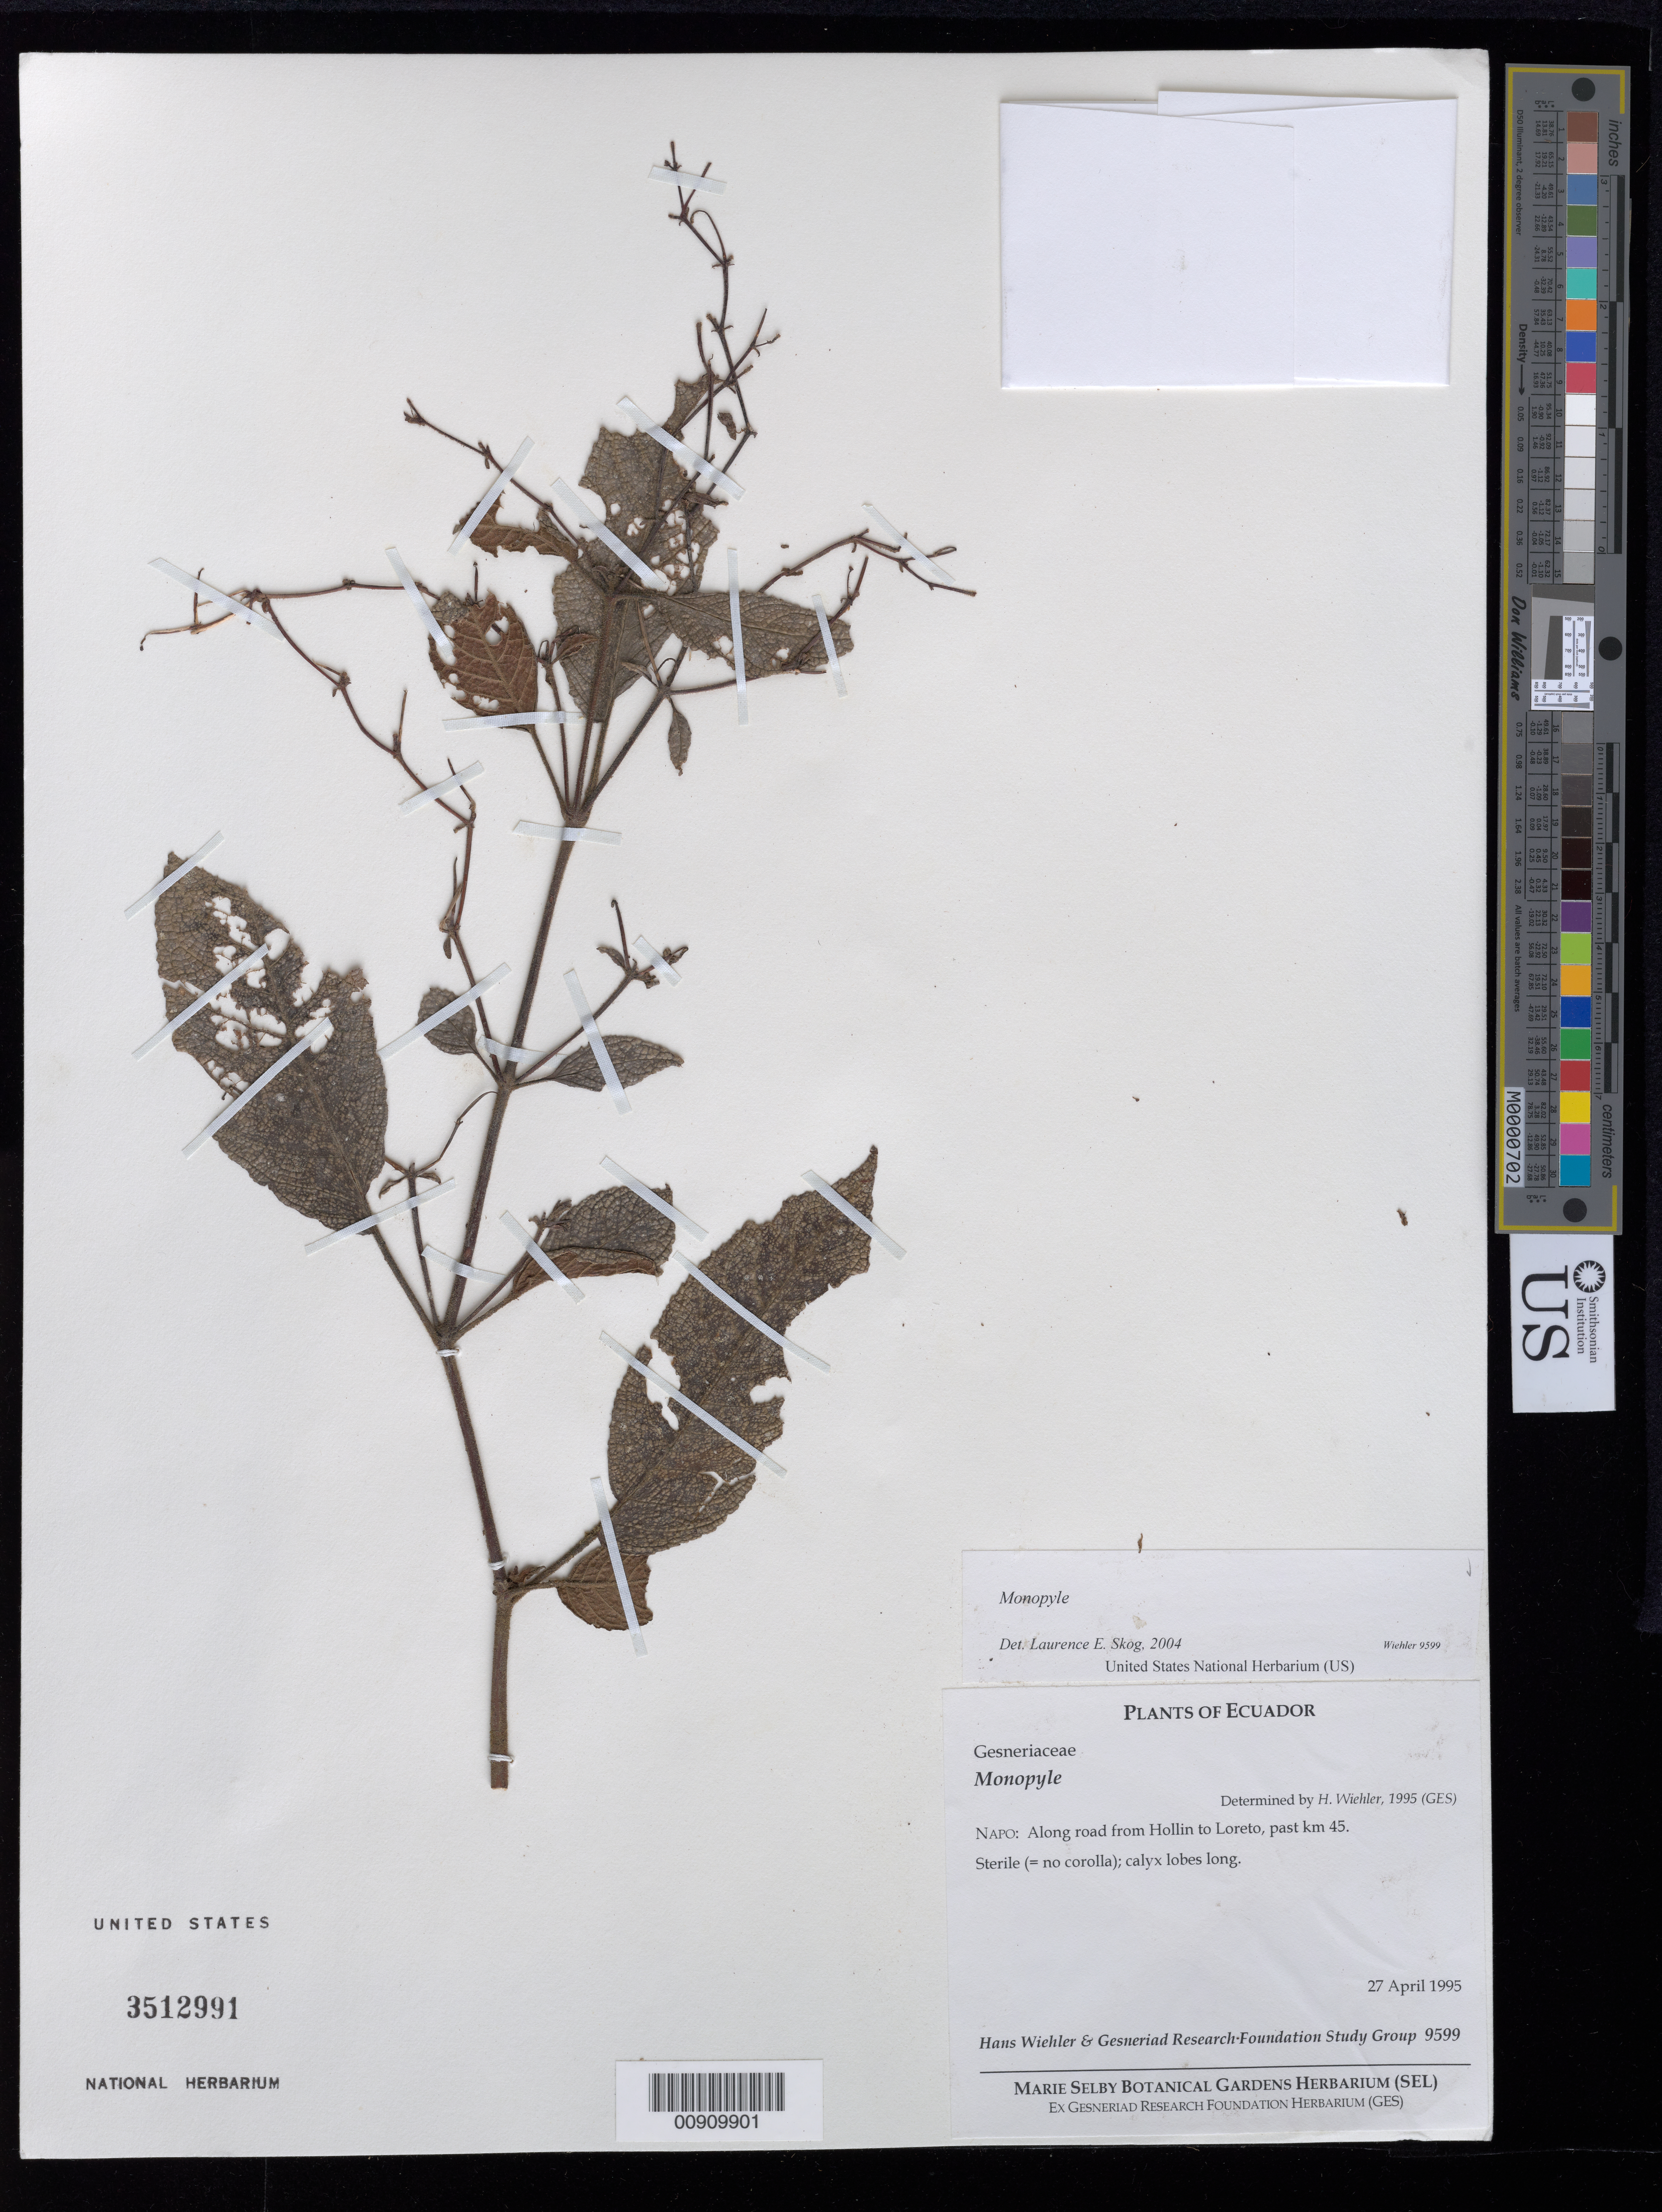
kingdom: Plantae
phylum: Tracheophyta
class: Magnoliopsida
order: Lamiales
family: Gesneriaceae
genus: Monopyle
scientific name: Monopyle sp.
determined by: Skog, Laurence E.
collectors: H. J. Wiehler & GRF Study Group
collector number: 9599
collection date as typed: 27 Apr 1995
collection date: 1995-04-27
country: Ecuador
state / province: Napo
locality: Napo: along road from Hollin to Loreto, past km 45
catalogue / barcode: US 3512991